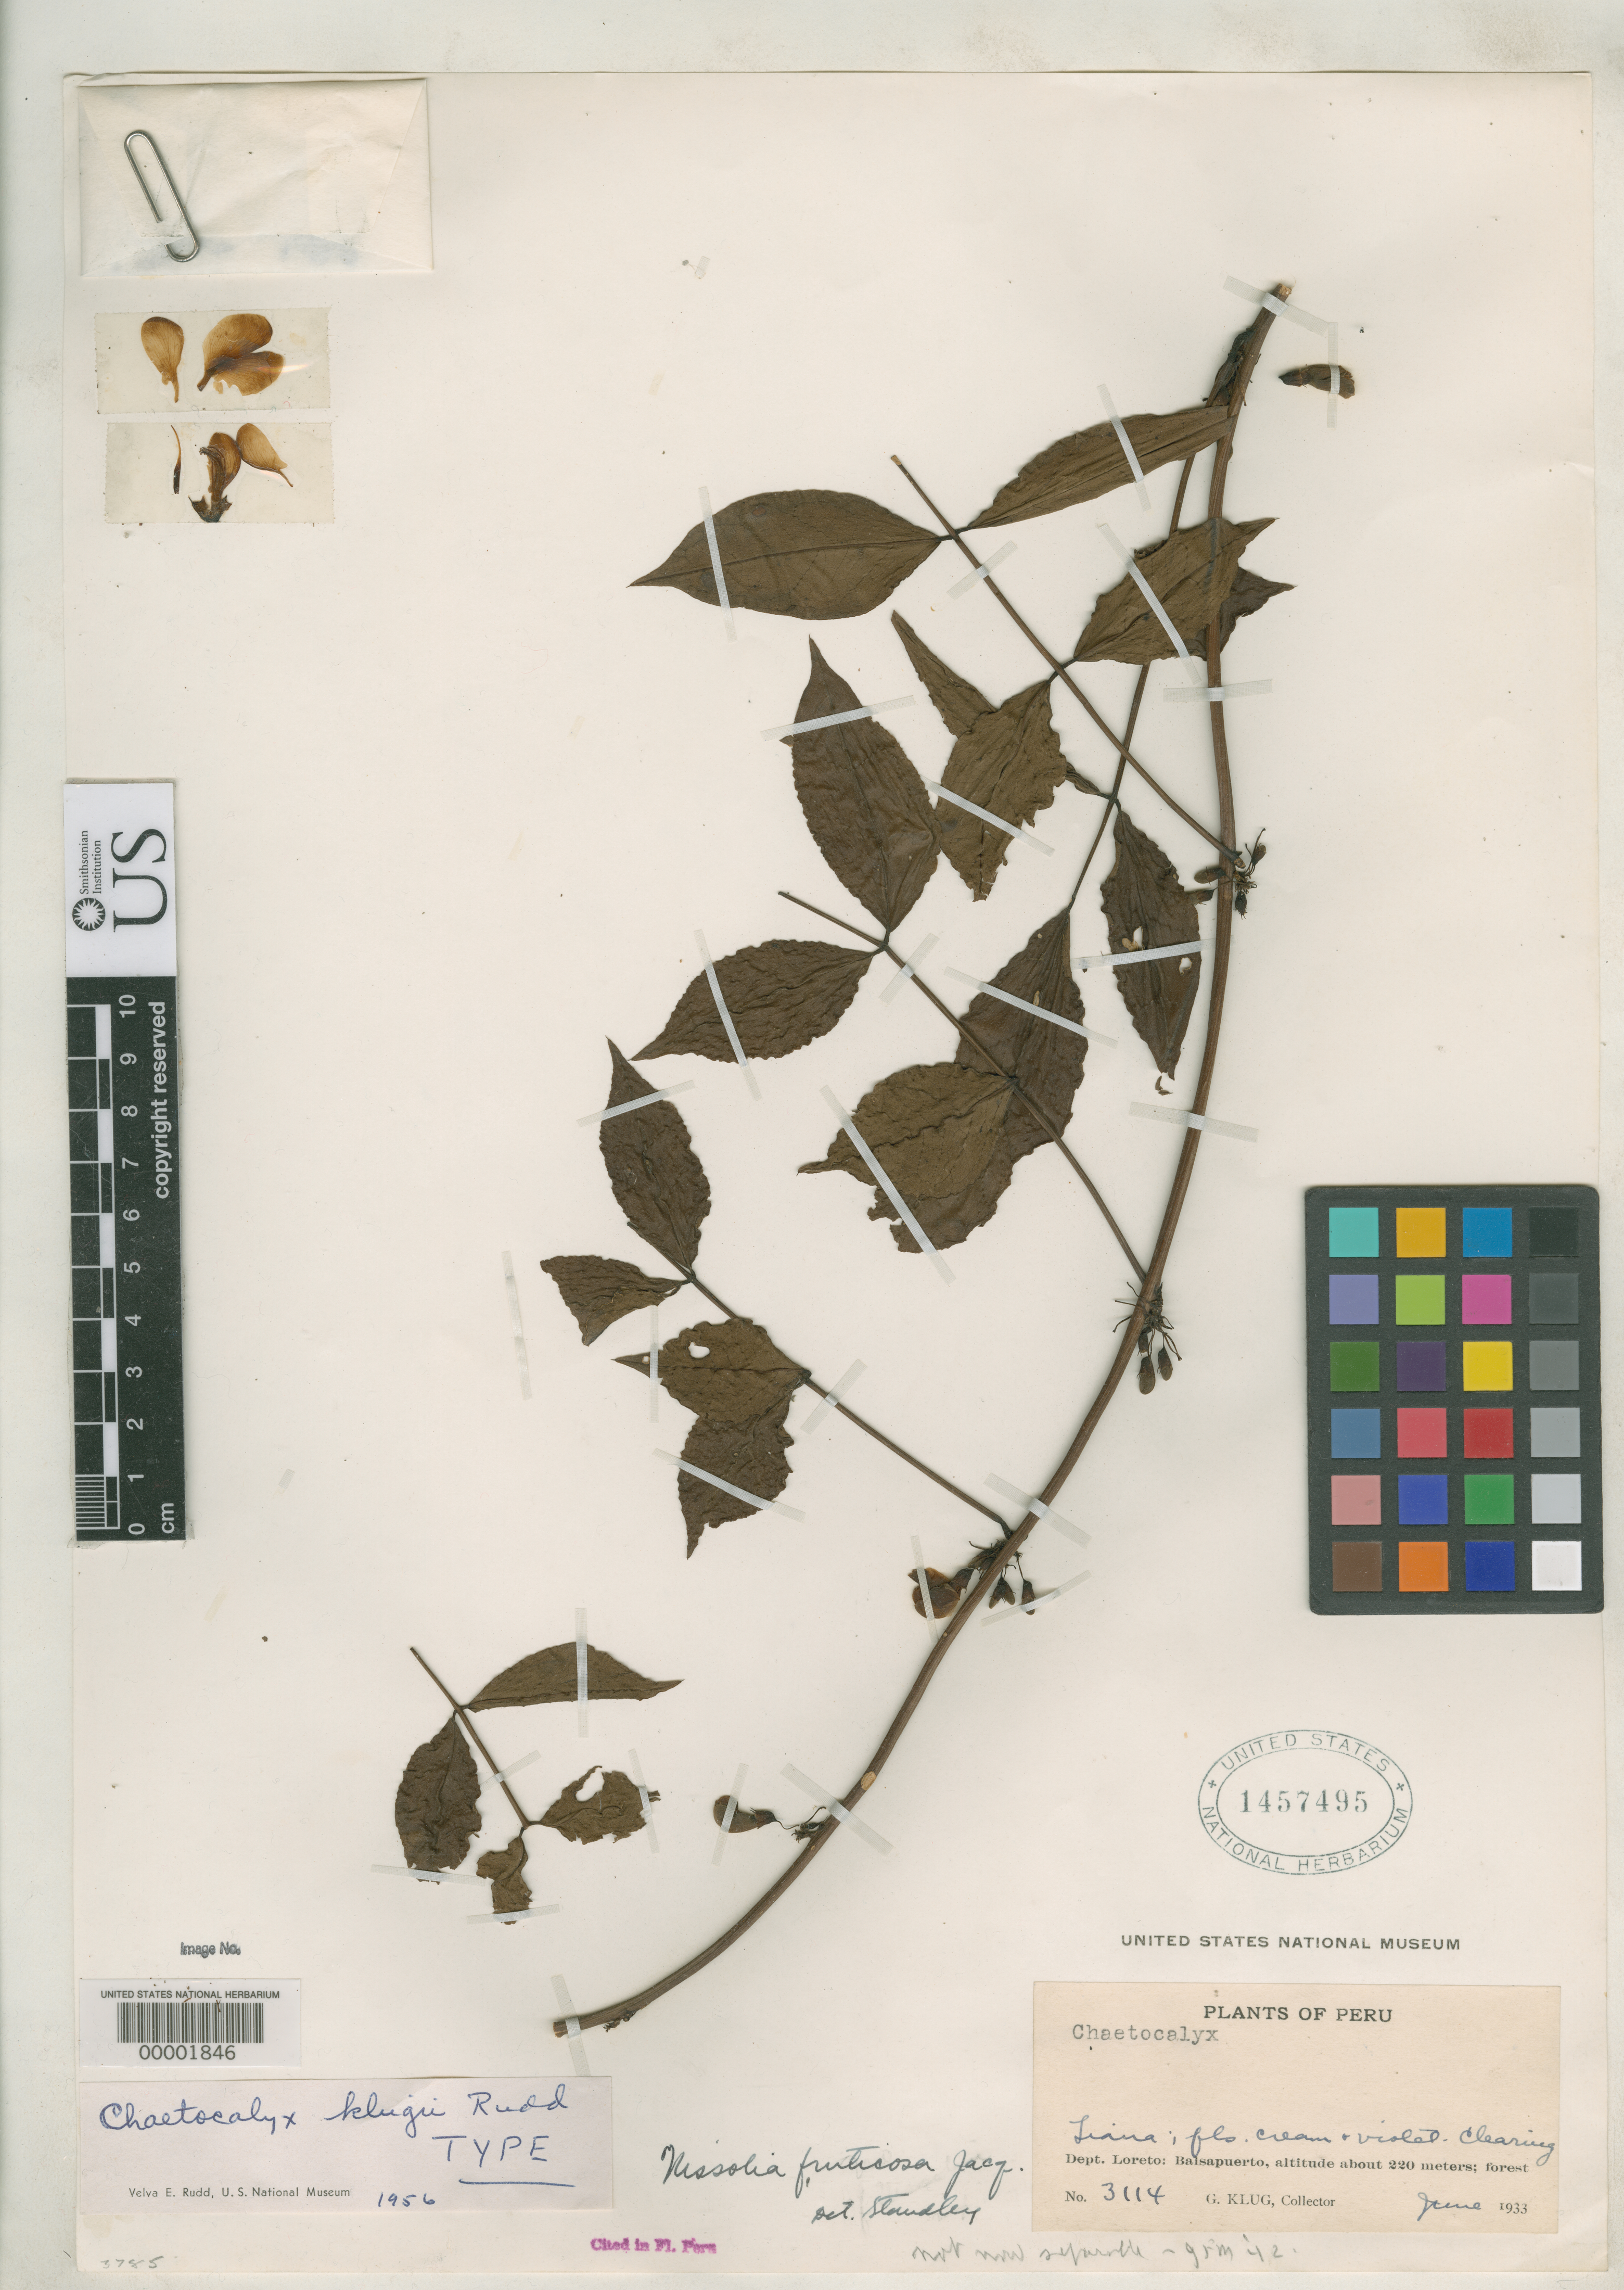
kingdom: Plantae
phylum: Tracheophyta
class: Magnoliopsida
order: Fabales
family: Fabaceae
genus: Chaetocalyx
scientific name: Chaetocalyx klugii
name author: Rudd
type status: Holotype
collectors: G. Klug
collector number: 3114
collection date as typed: Jun 1933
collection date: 1933-06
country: Peru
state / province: Loreto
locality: Balsapuerto.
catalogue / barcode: US 1457495